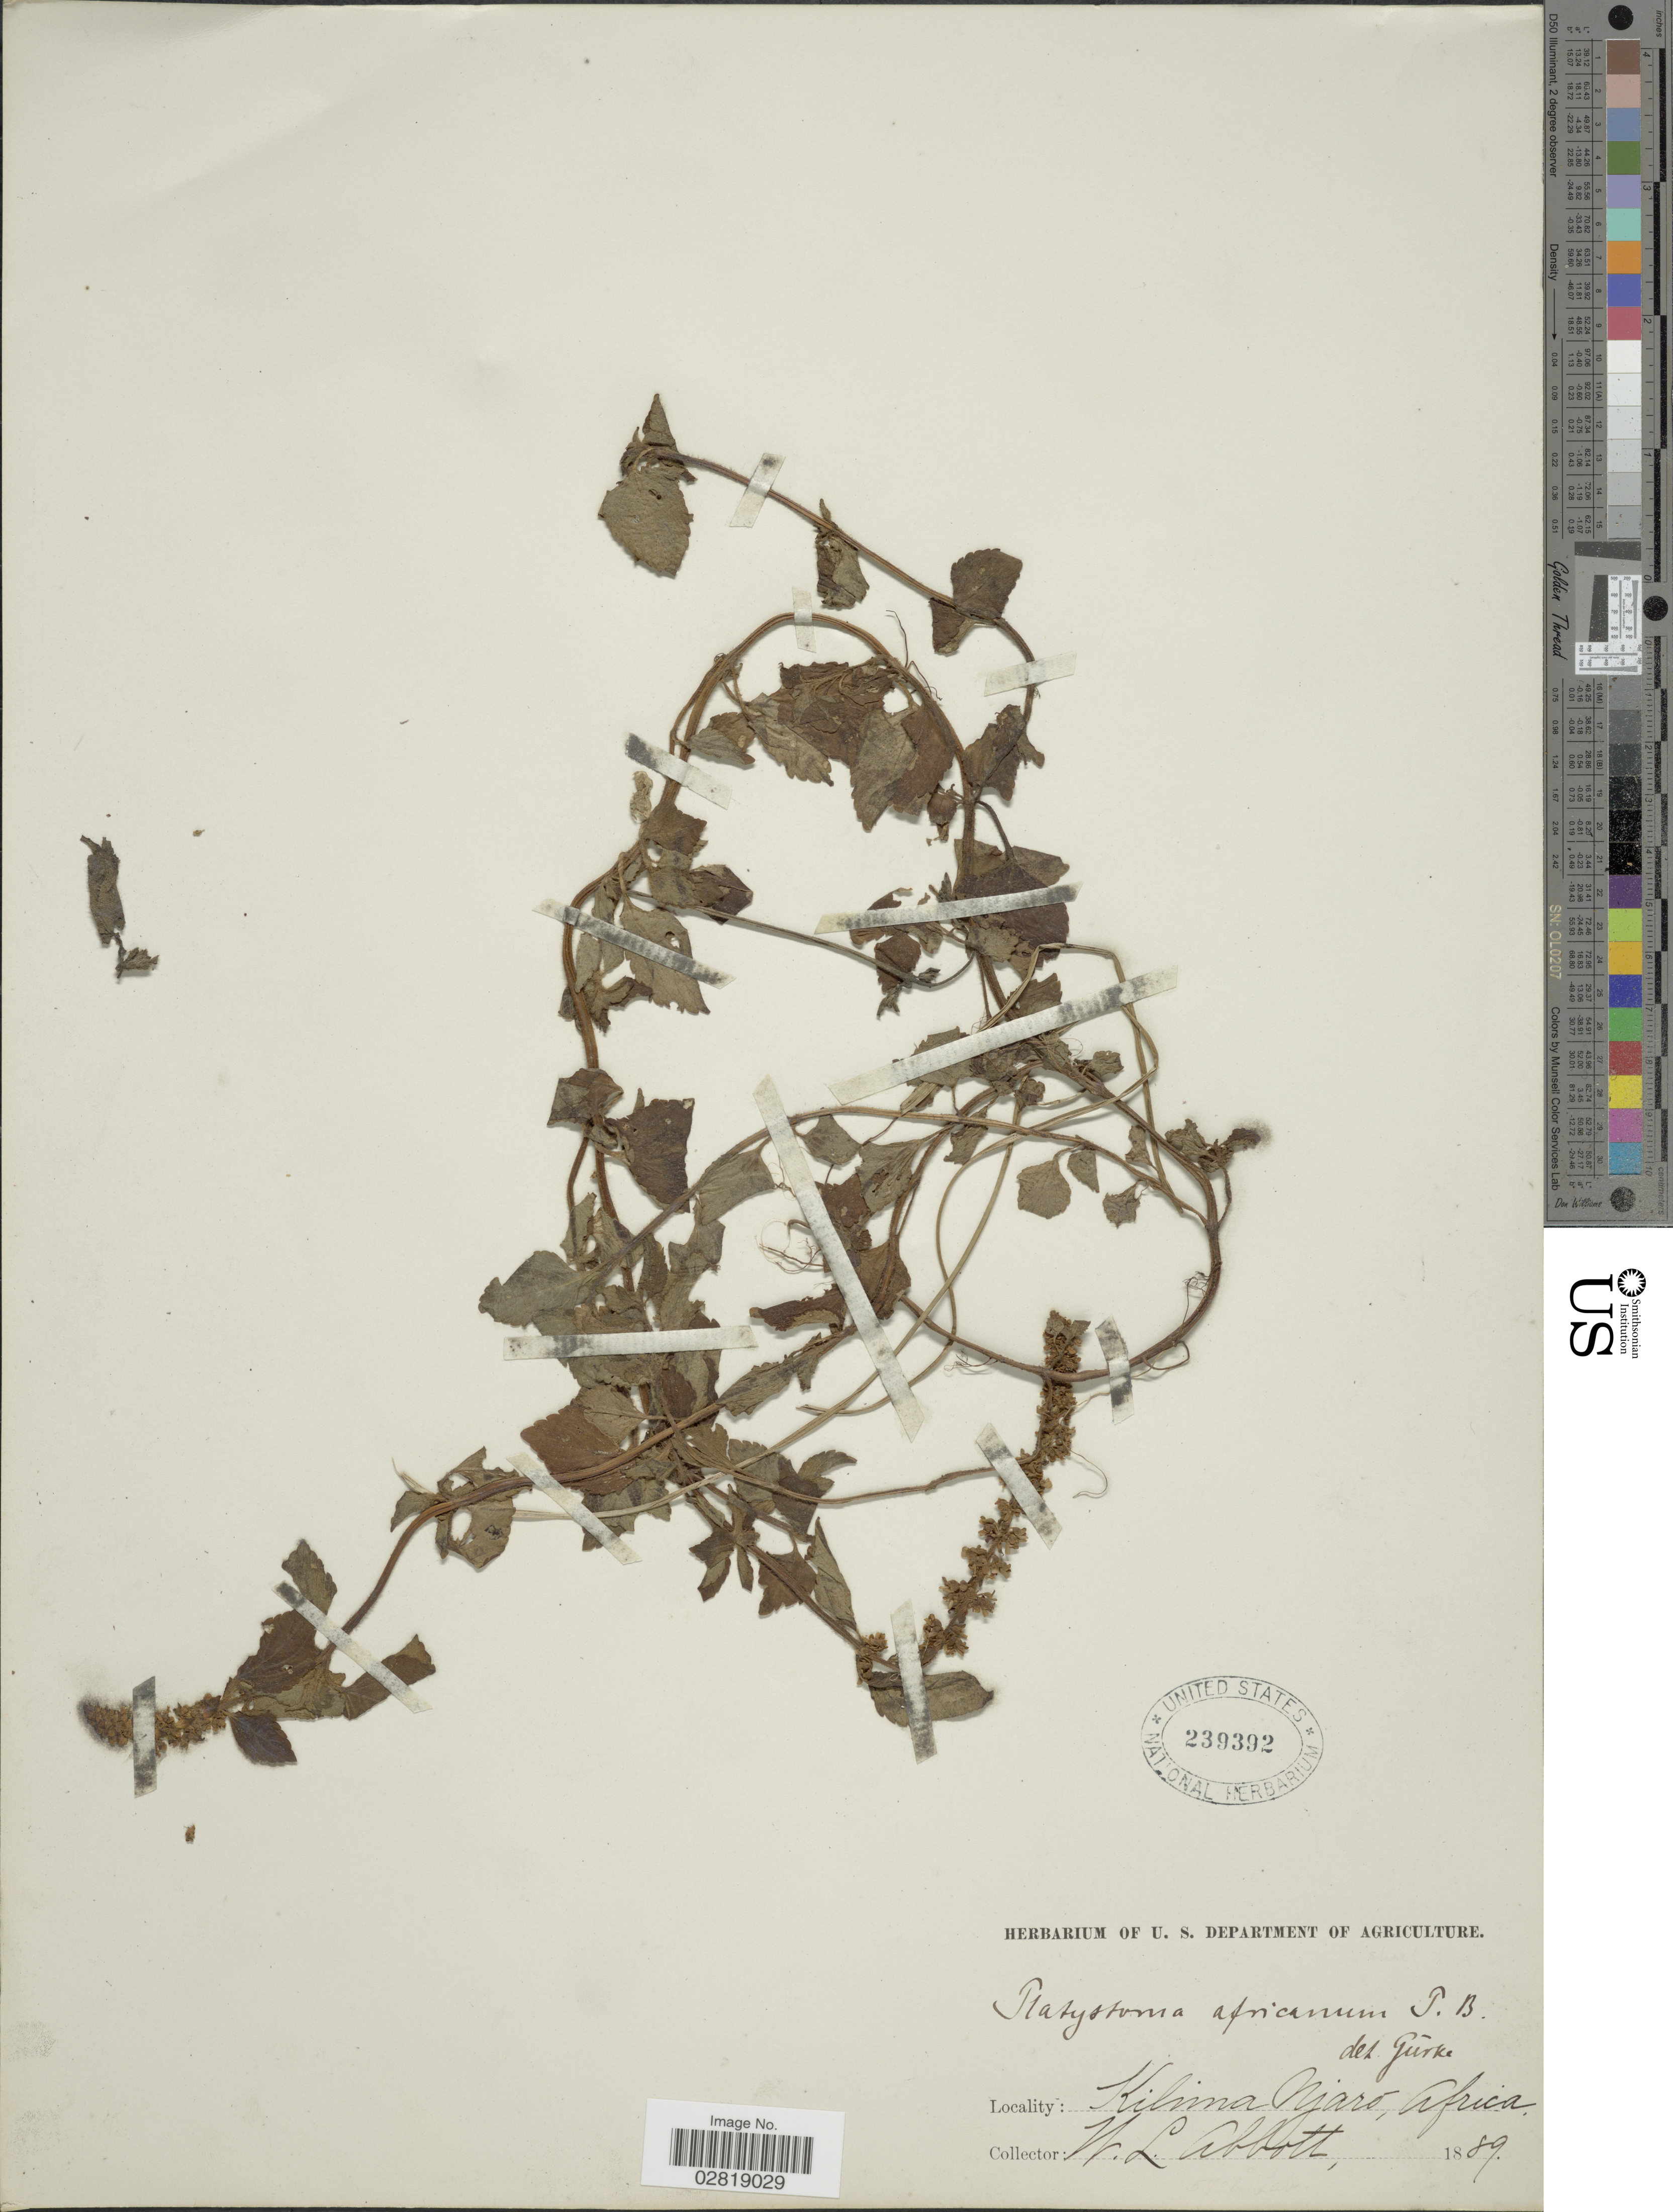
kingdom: Plantae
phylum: Tracheophyta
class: Magnoliopsida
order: Lamiales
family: Lamiaceae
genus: Platostoma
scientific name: Platostoma africanum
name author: P. Beauv.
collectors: W. L. Abbott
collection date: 1889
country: Tanzania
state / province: Kilimanjaro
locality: Kilima Njaro.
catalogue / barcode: US 239392